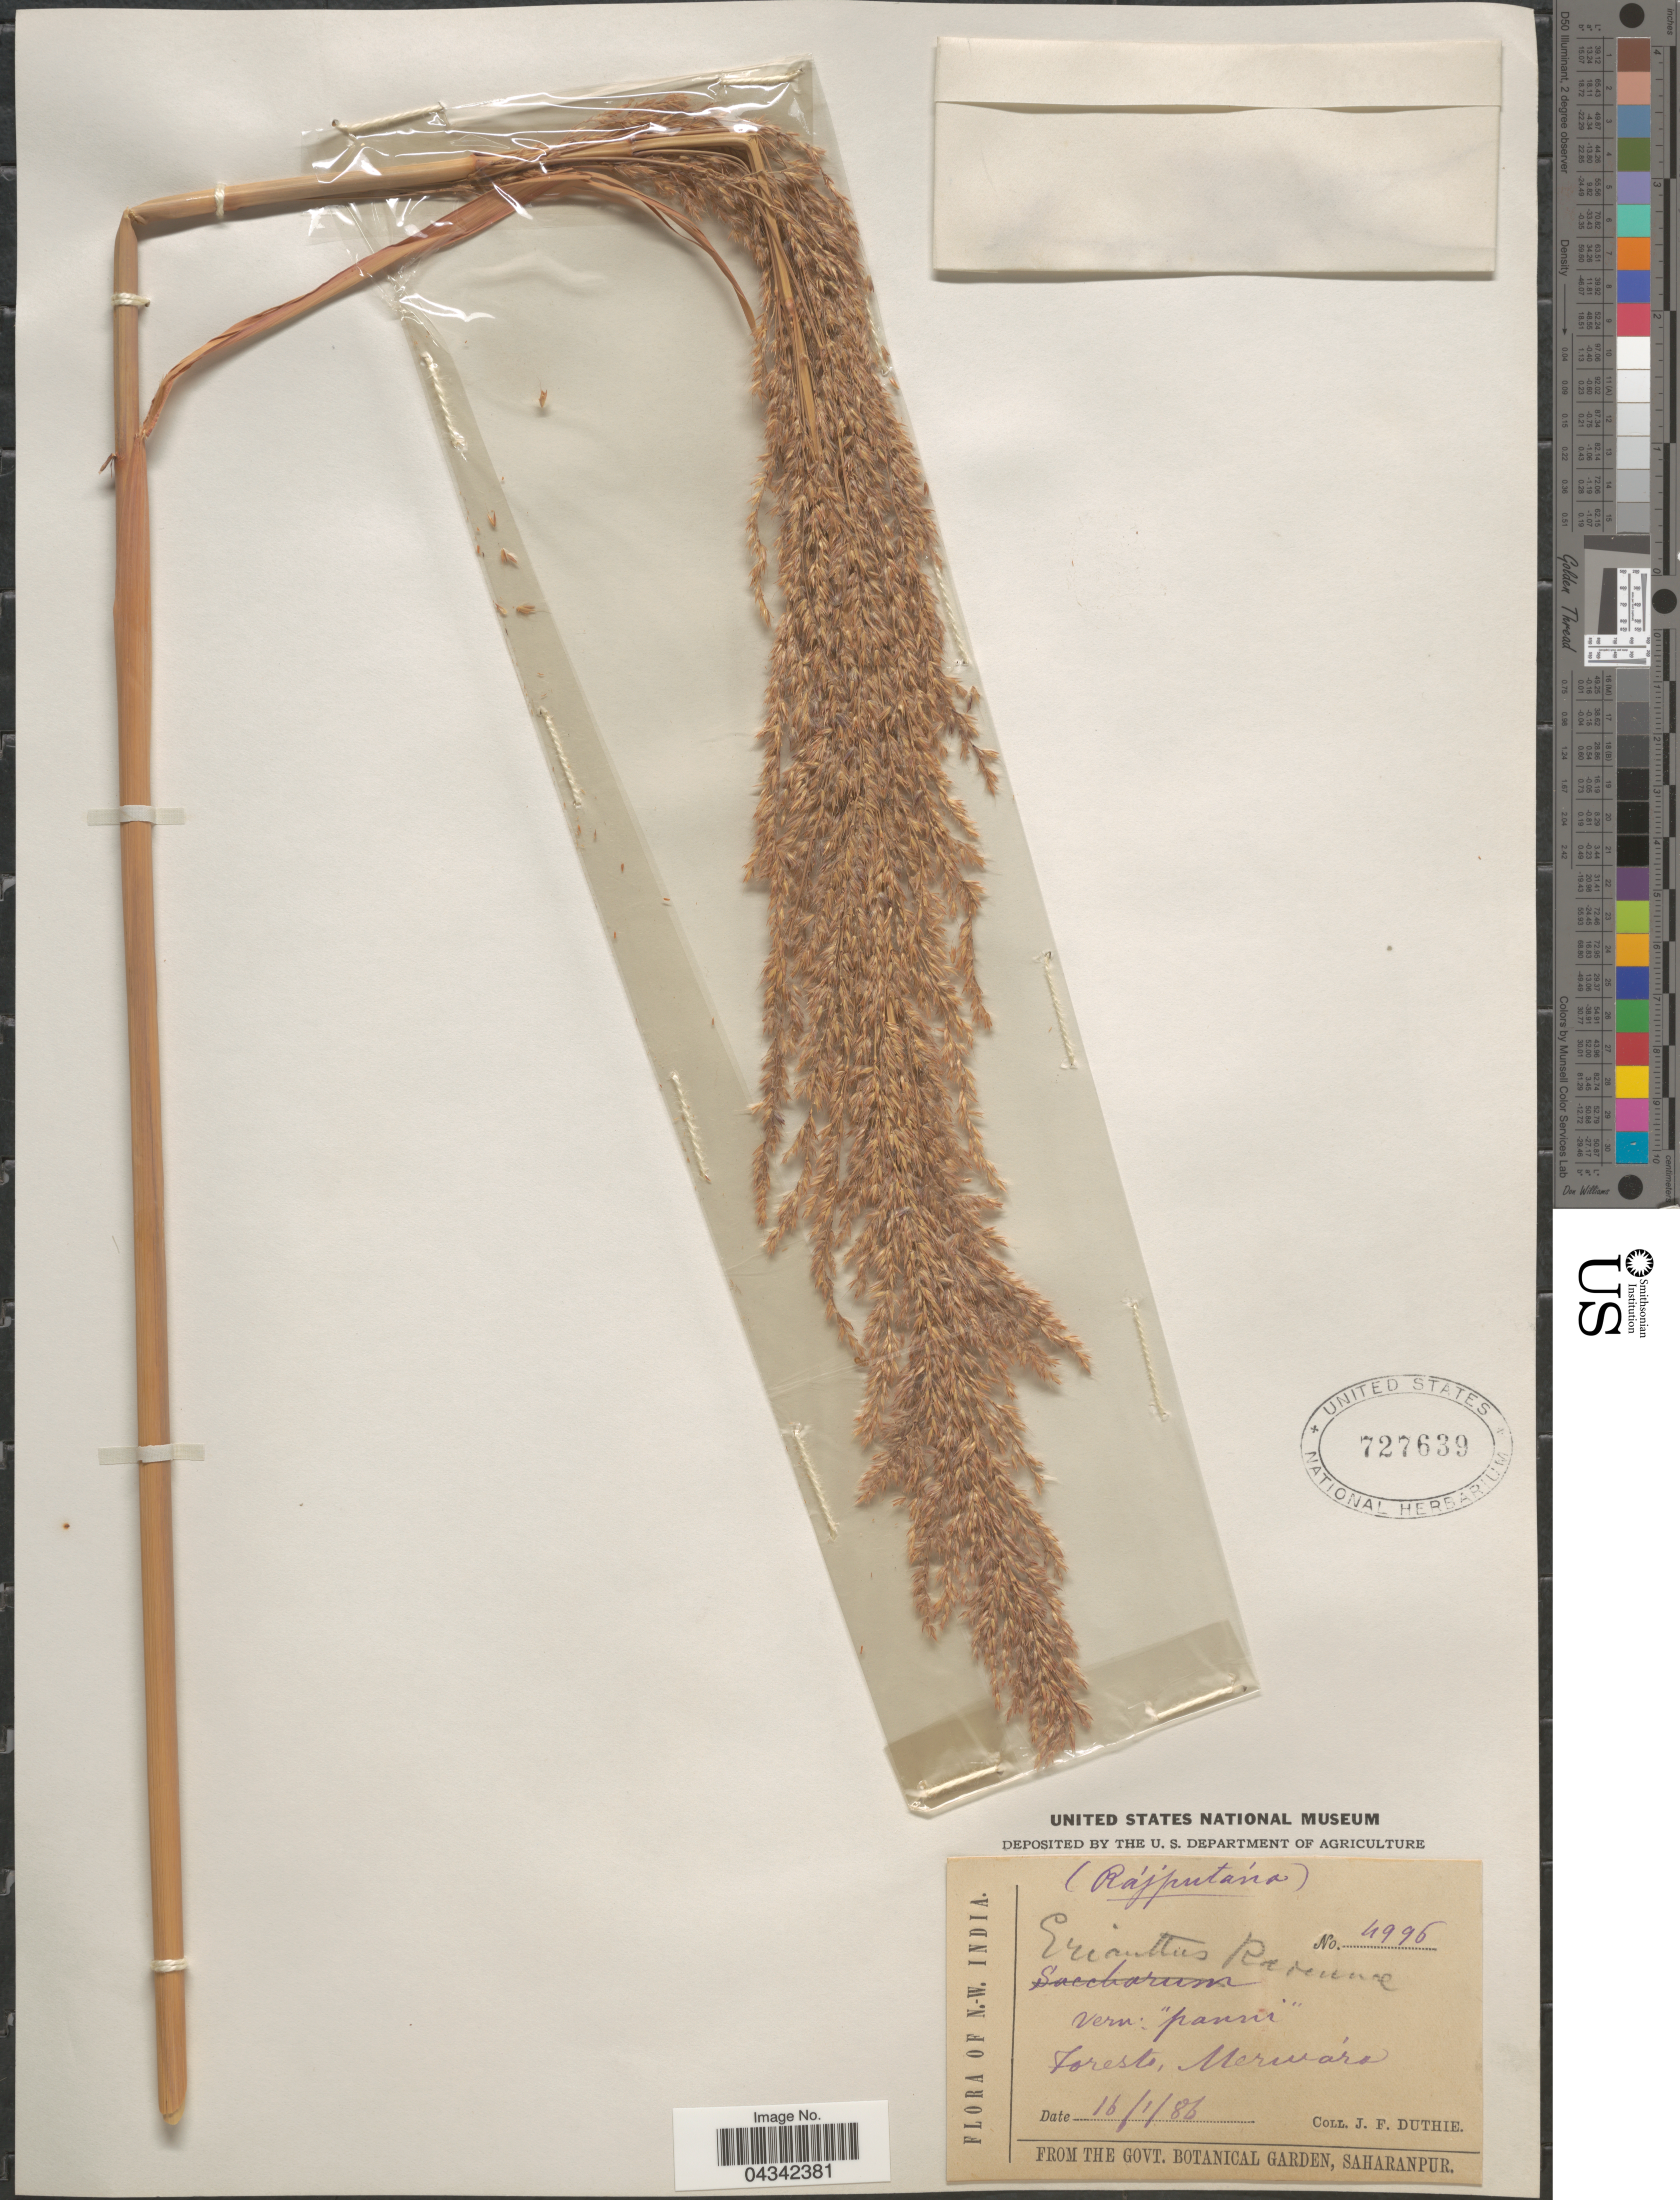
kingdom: Plantae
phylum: Tracheophyta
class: Liliopsida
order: Poales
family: Poaceae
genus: Tripidium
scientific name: Tripidium ravennae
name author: (L.) H. Scholz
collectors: J. F. Duthie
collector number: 4996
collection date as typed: Transcribed d/m/y: 16/1/86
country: India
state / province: Rajasthan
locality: Rajputana. Forests, Merwára.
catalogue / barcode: US 727639